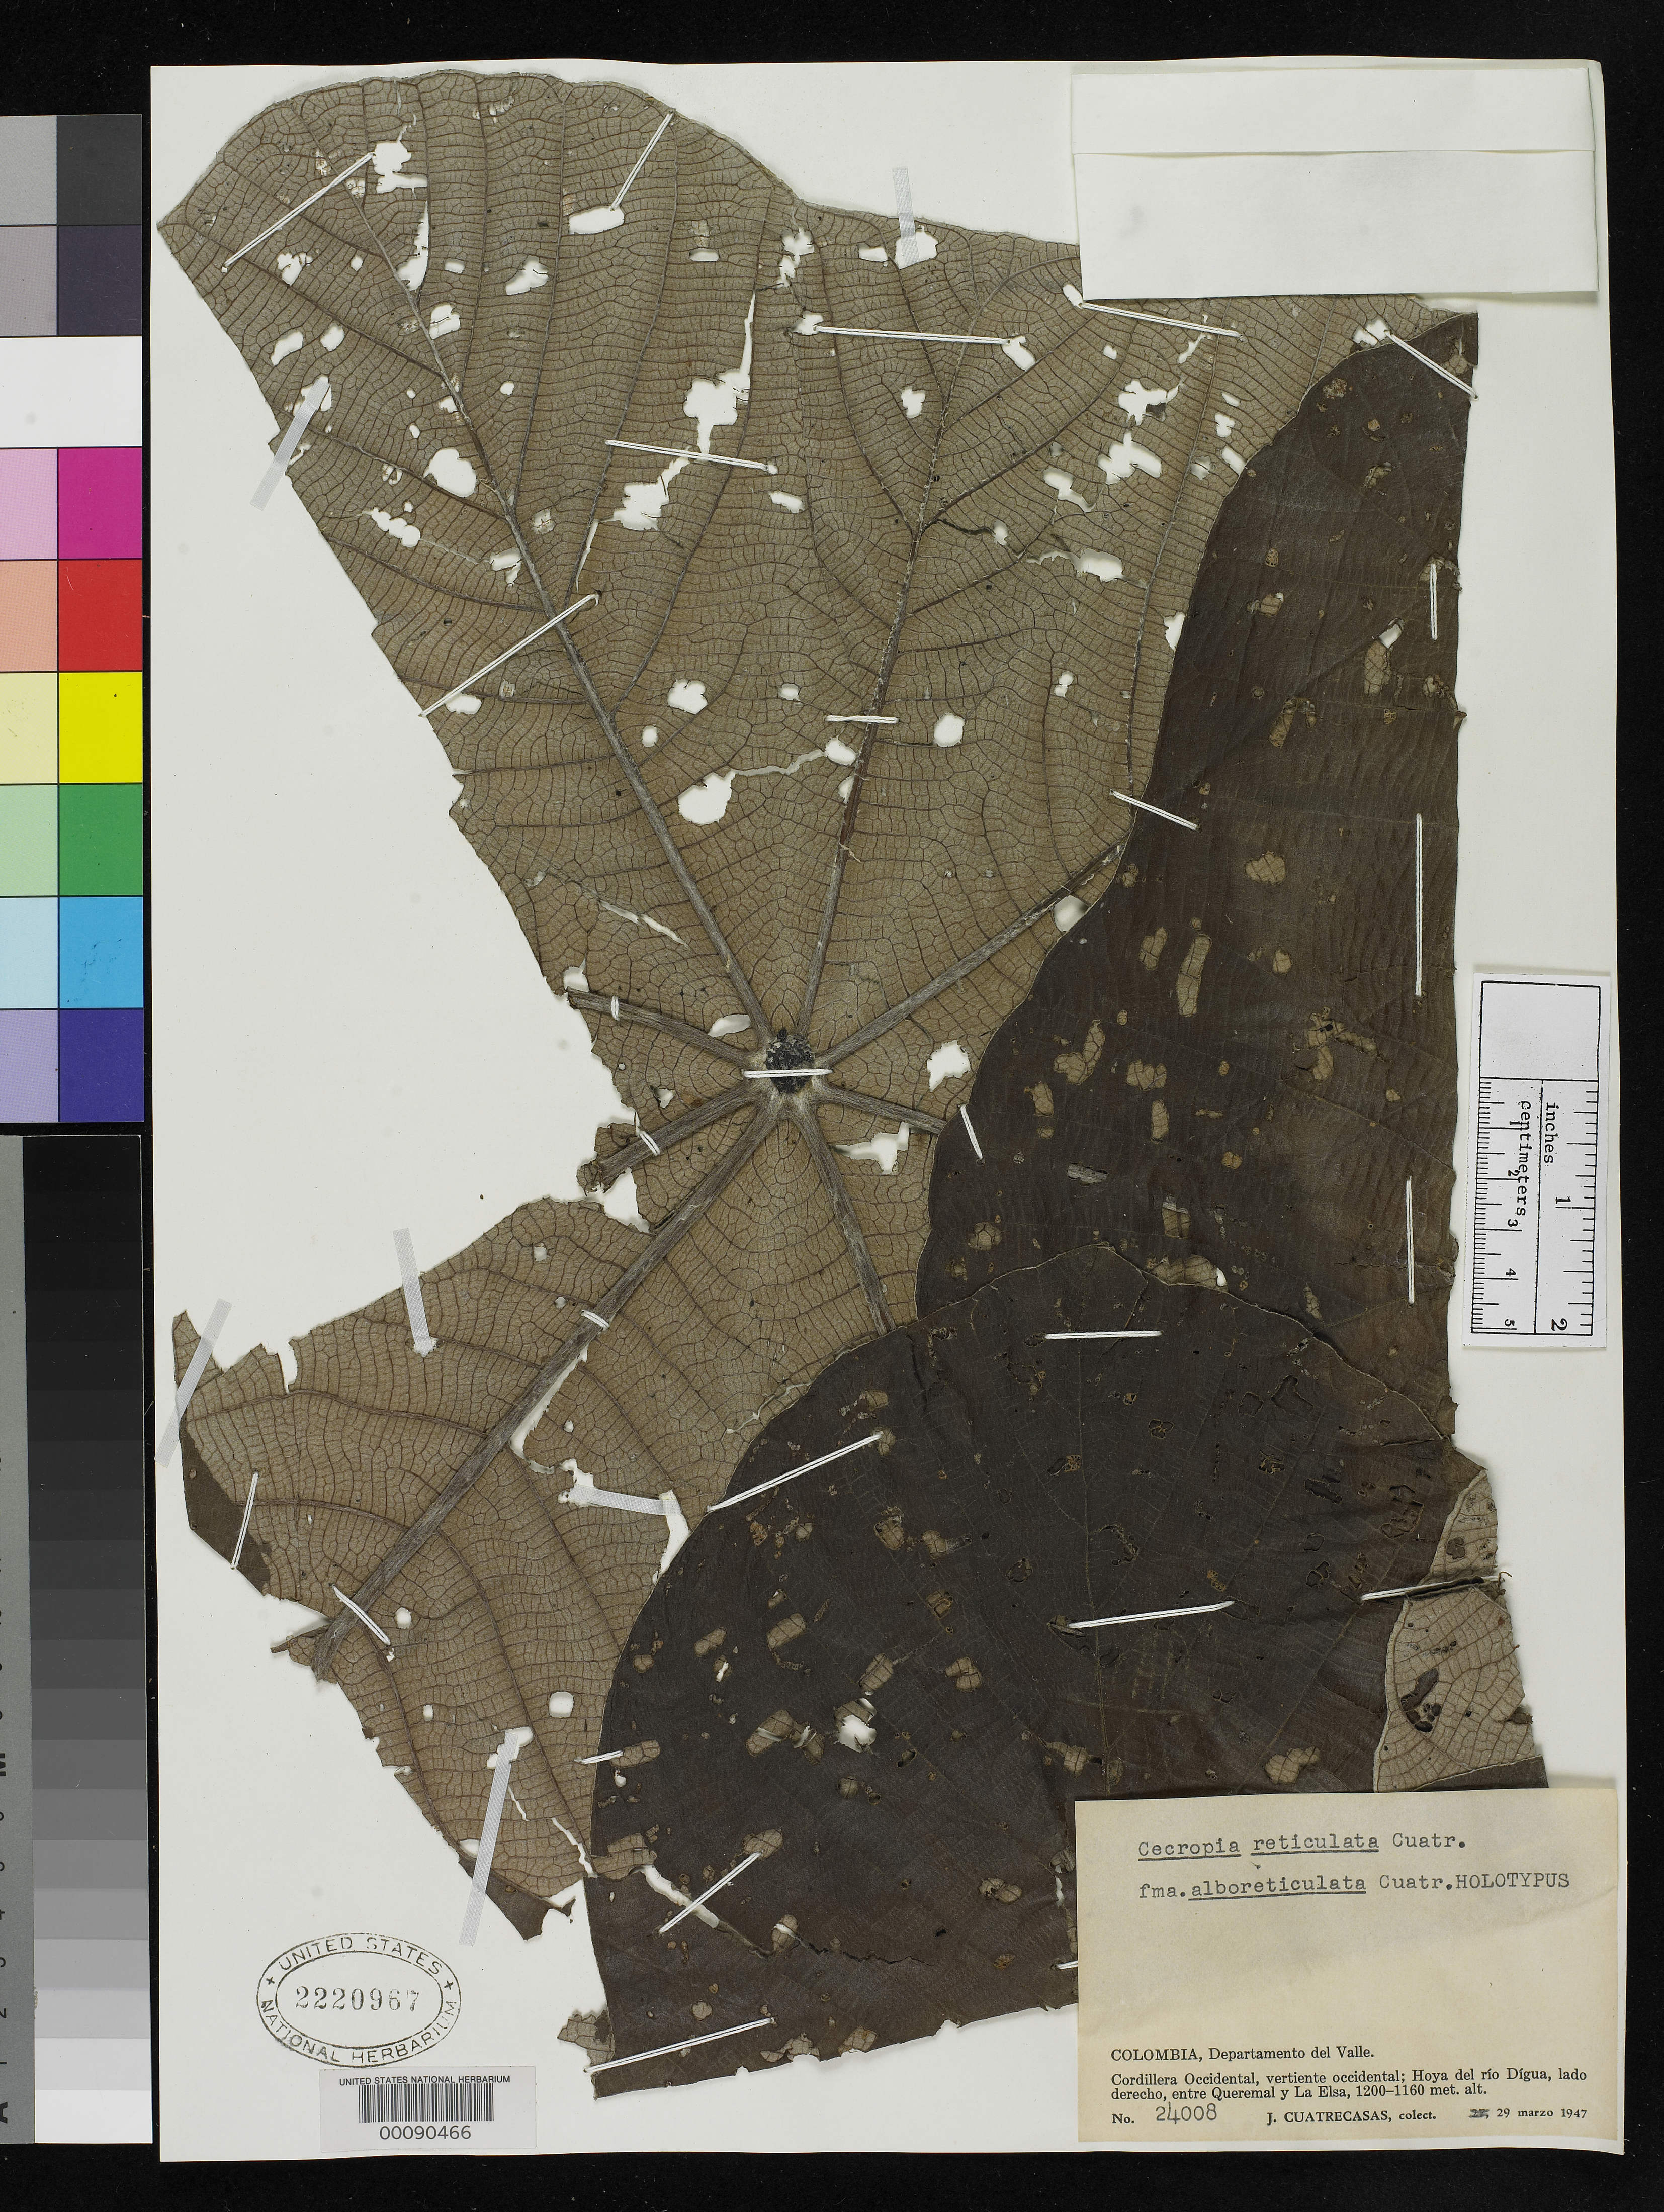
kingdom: Plantae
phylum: Tracheophyta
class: Magnoliopsida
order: Rosales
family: Urticaceae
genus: Cecropia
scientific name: Cecropia reticulata f. alboreticulata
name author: Cuatrec.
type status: Holotype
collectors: J. Cuatrecasas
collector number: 24008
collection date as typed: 29 Mar 1947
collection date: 1947-03-29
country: Colombia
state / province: Valle del Cauca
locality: Cordillera Occidental, Hoya del Rio Digua, between Queremal and La Elsa.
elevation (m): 1160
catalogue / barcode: US 2220967